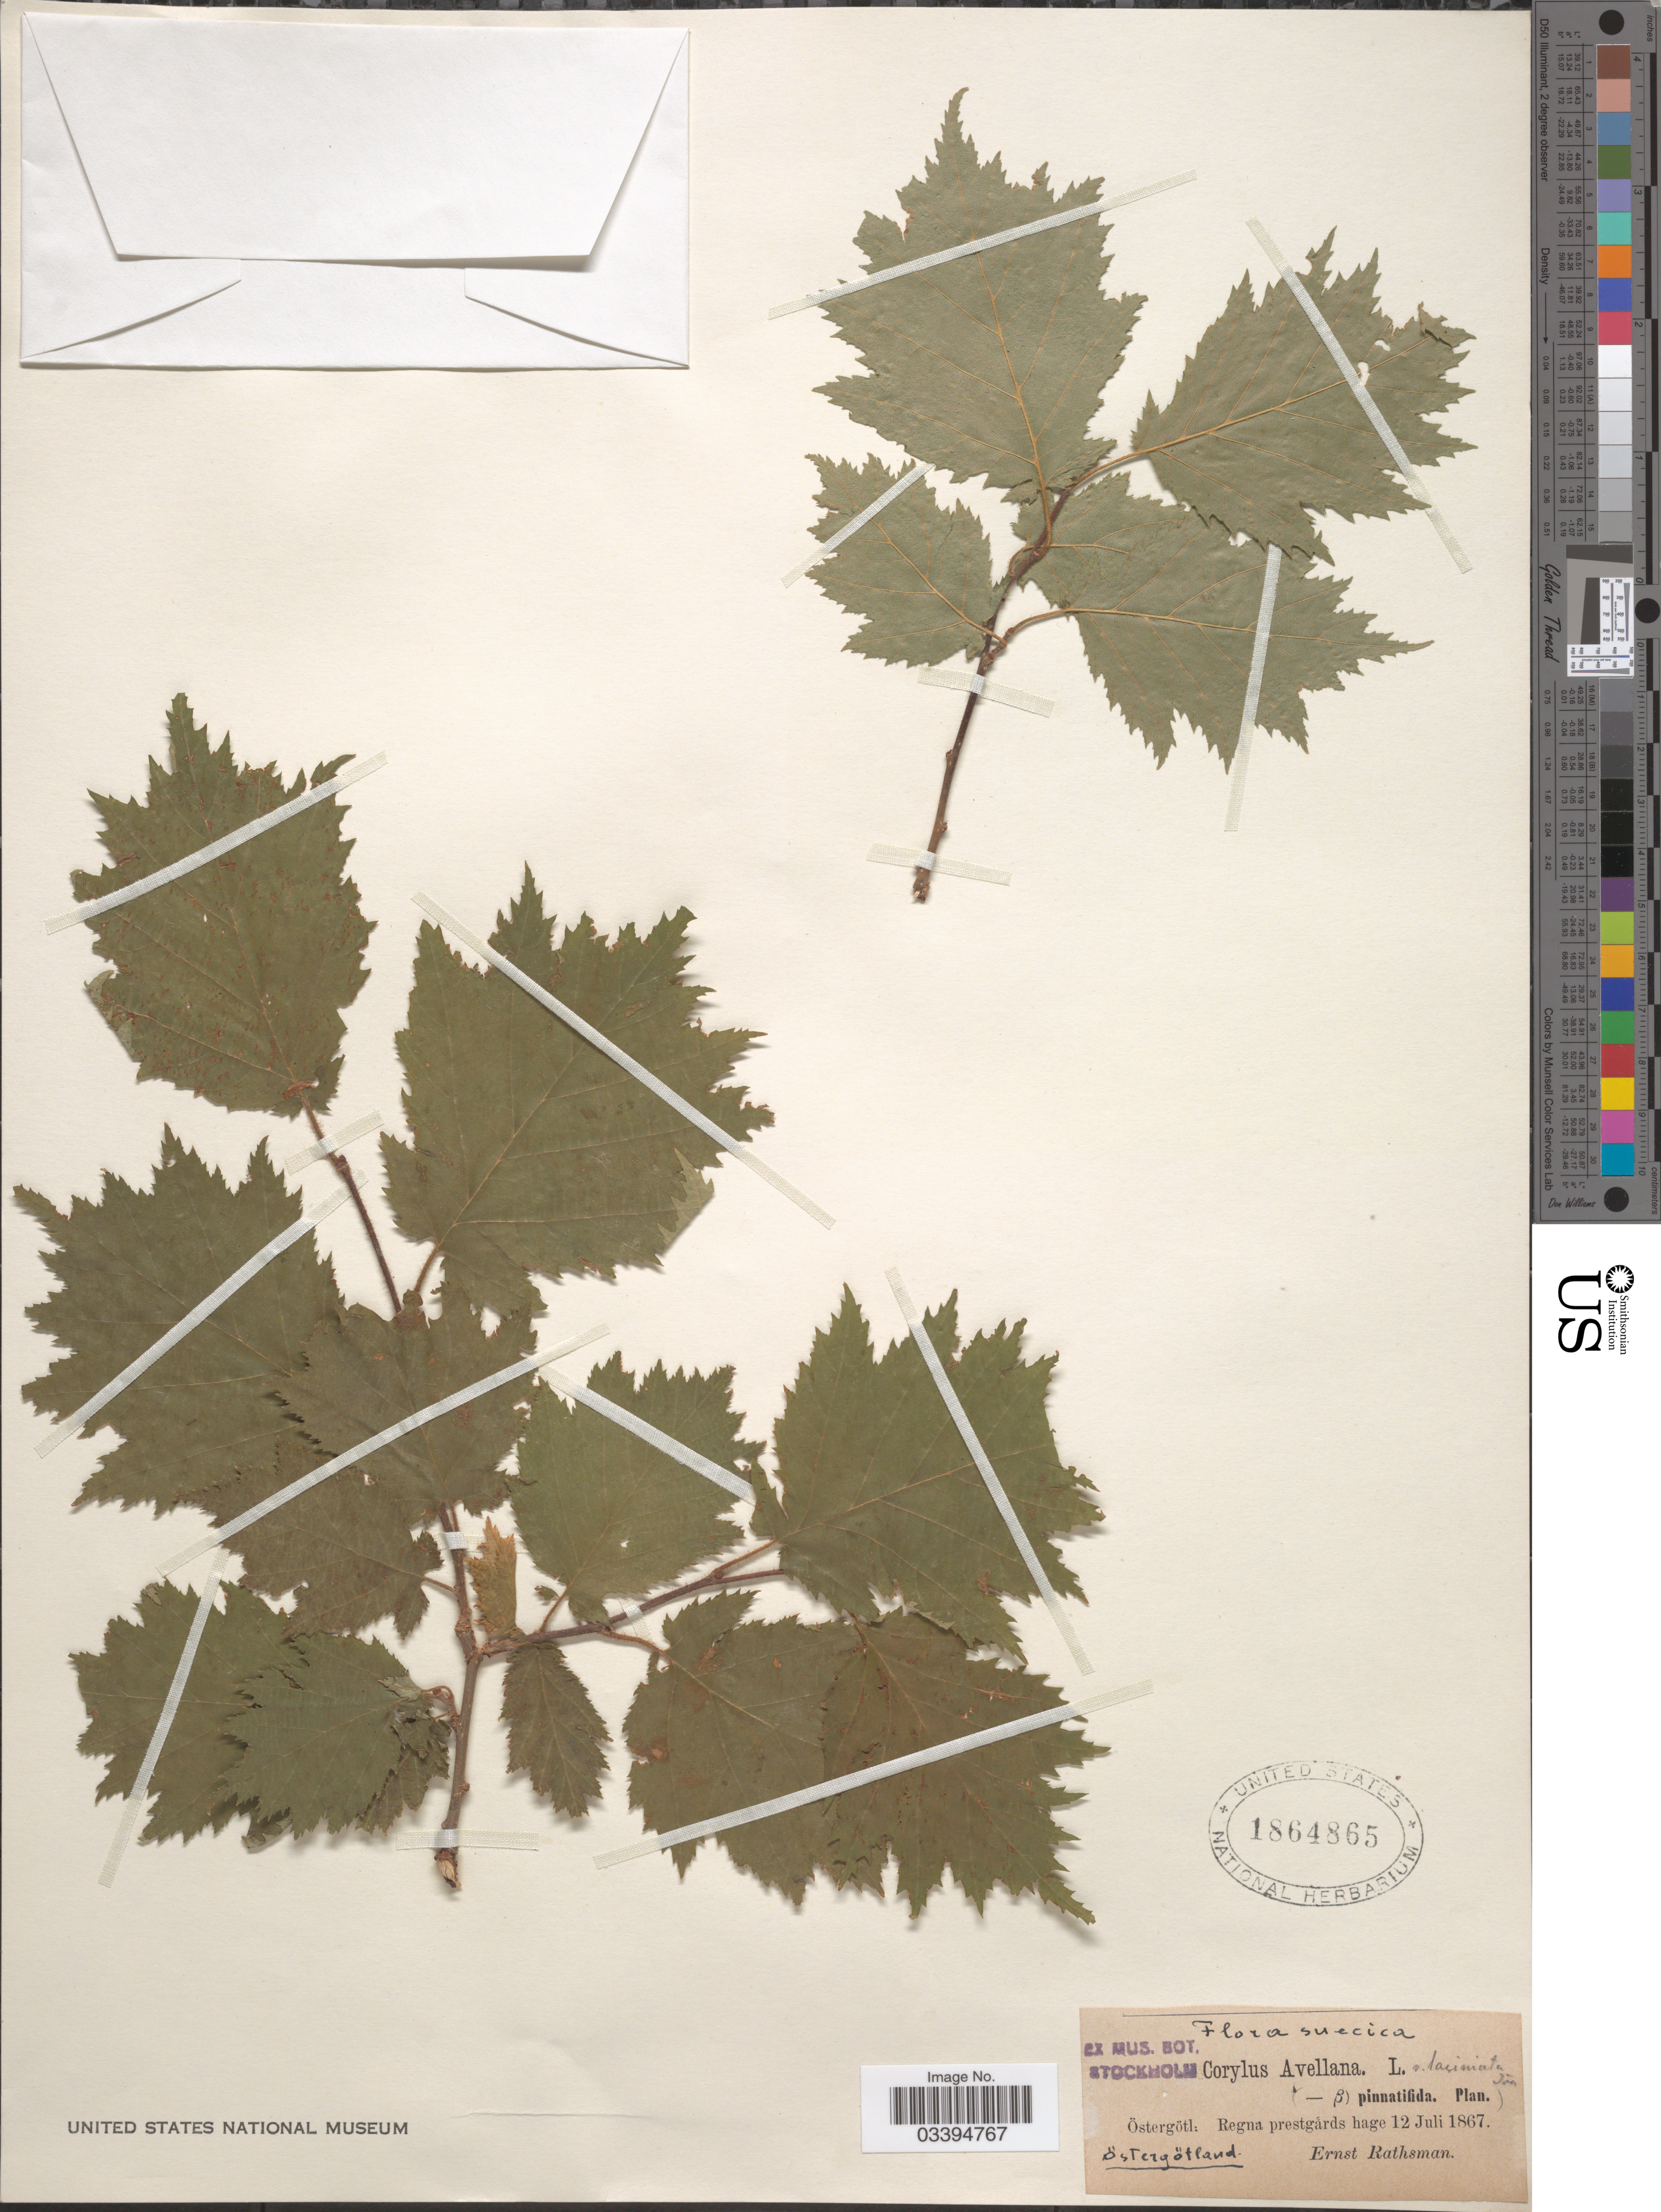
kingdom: Plantae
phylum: Tracheophyta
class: Magnoliopsida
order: Fagales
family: Betulaceae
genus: Corylus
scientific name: Corylus avellana var. pinnatifida ined.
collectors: E. Rathsman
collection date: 1867-07-12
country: Sweden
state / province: Östergötland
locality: Suecica. Östergötl: Regna prestgårds. Östergötland.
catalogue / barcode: US 1864865